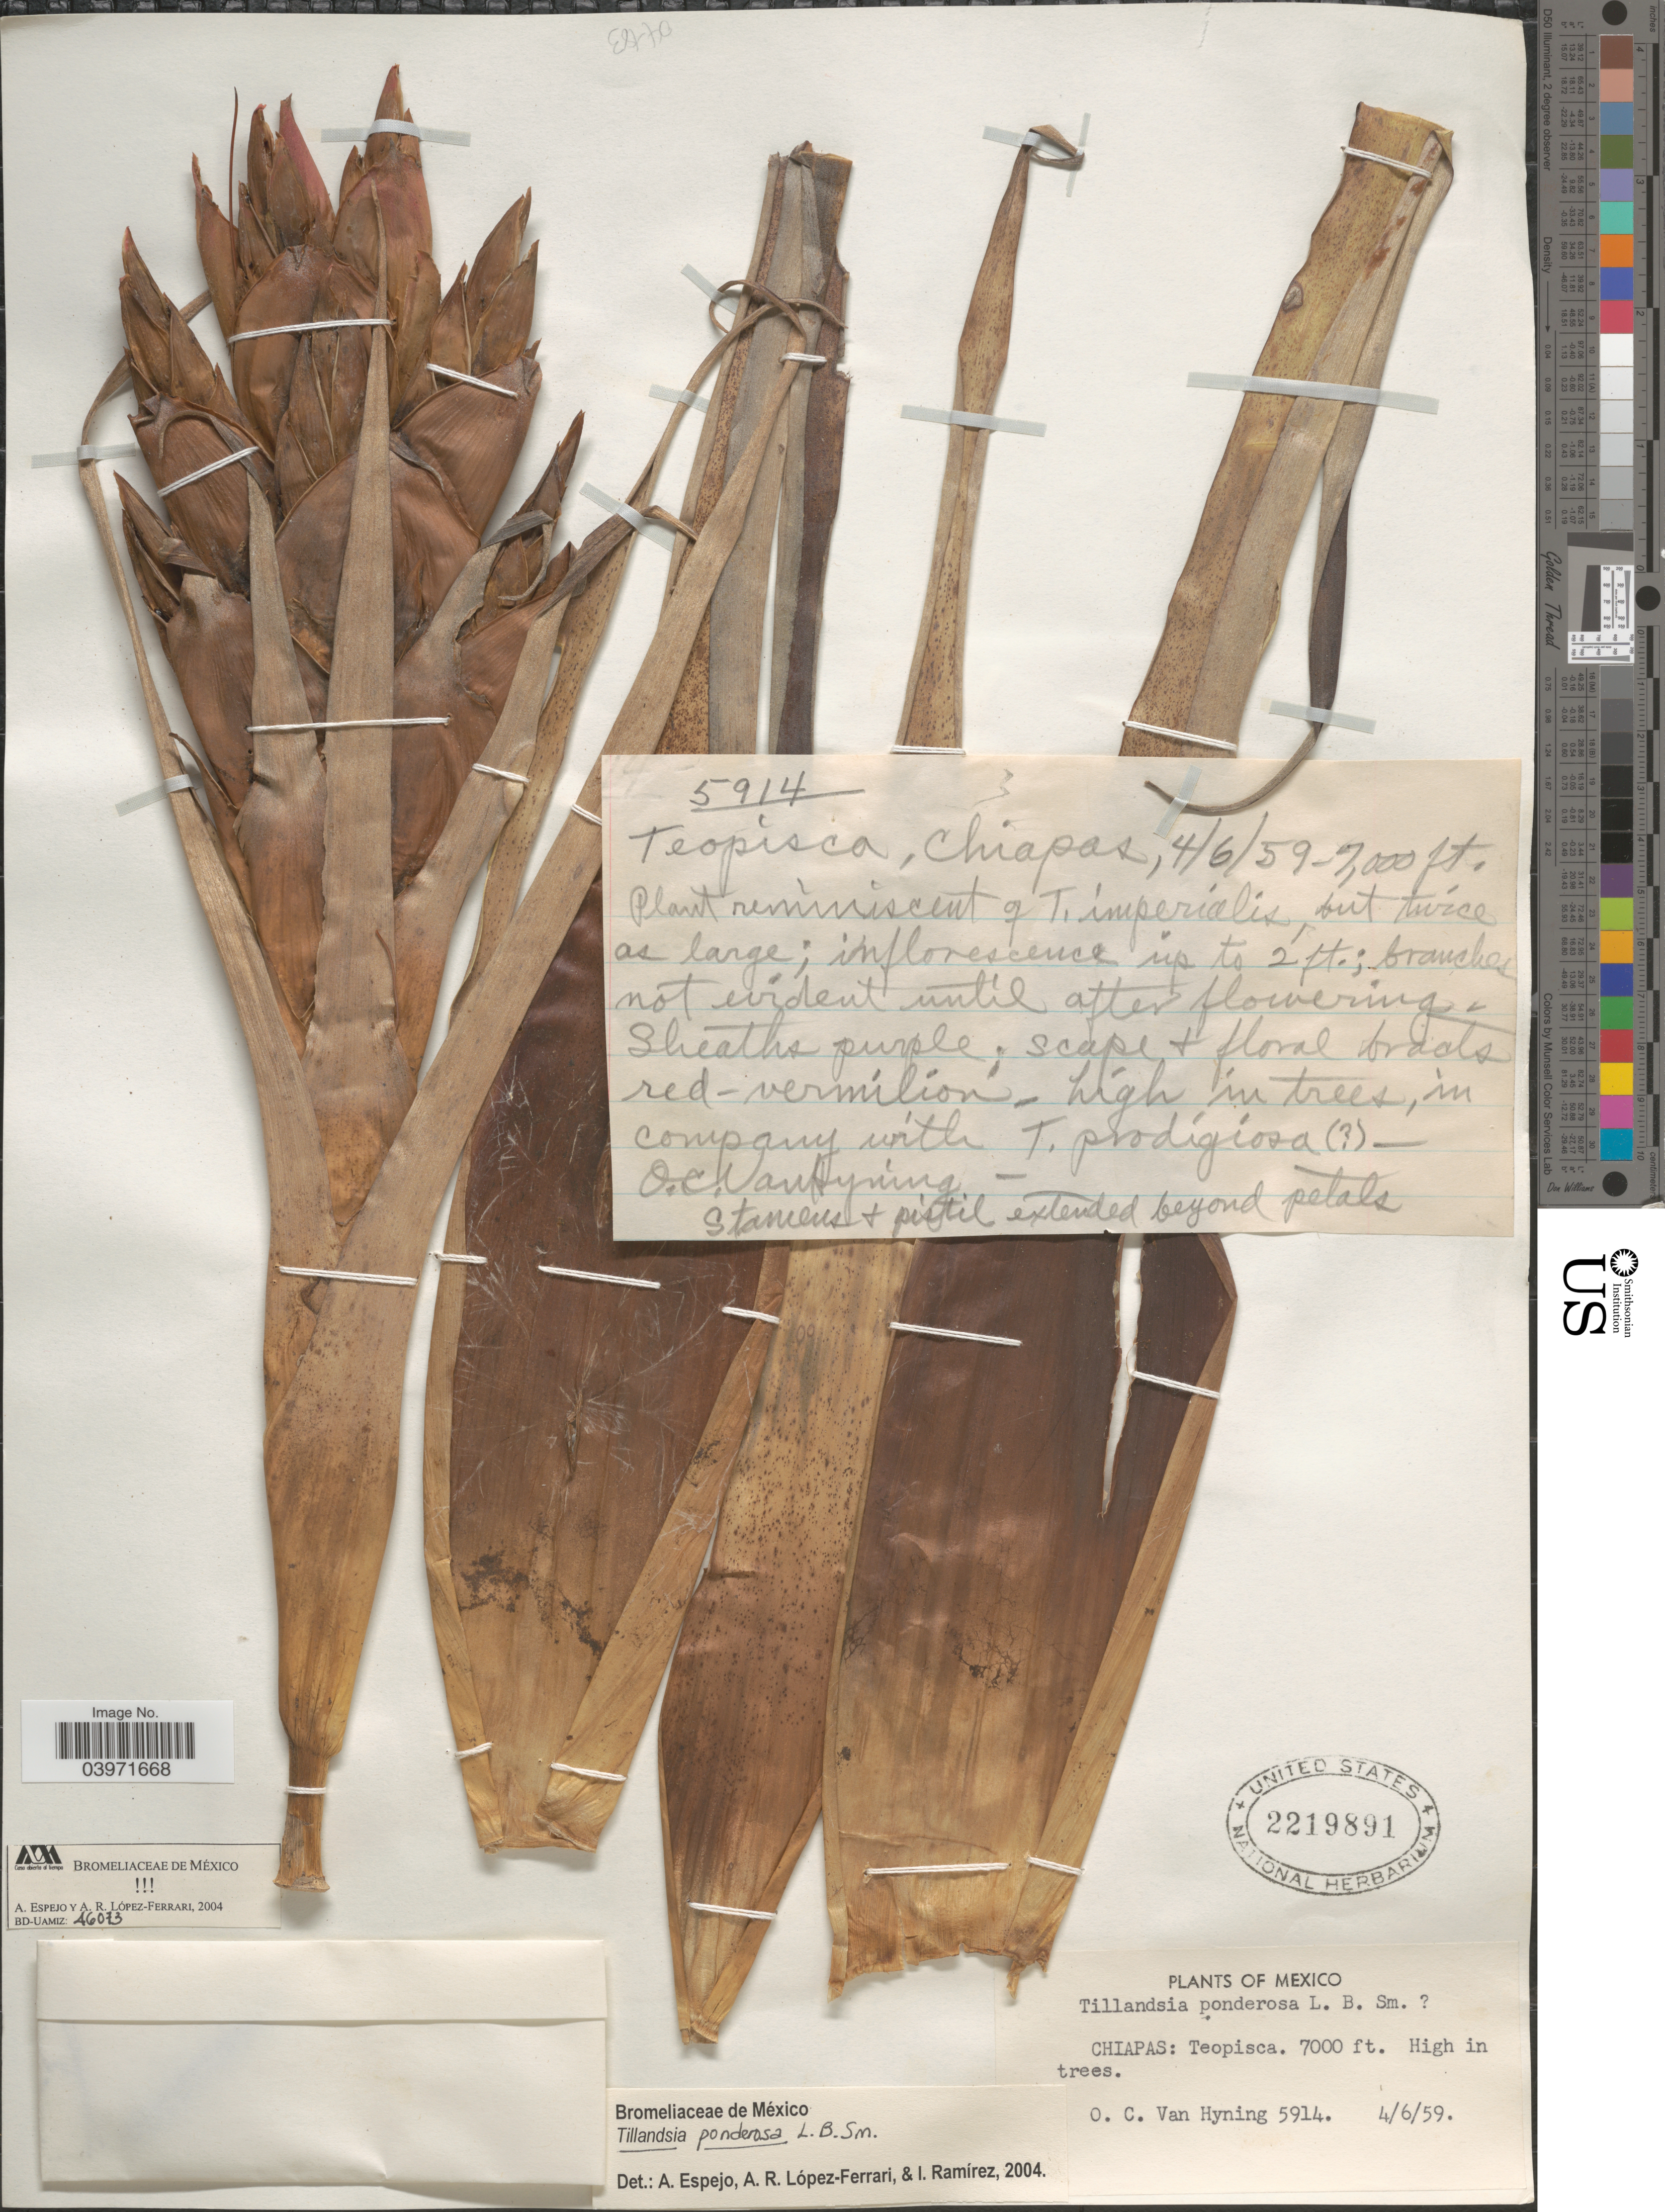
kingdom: Plantae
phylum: Tracheophyta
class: Liliopsida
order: Poales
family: Bromeliaceae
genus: Tillandsia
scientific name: Tillandsia ponderosa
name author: L.B. Sm.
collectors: O. Van Hyning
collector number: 5914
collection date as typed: Transcribed d/m/y: 4/6/59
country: Mexico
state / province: Chiapas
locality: Teopisca.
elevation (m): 2134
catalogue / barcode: US 2219891